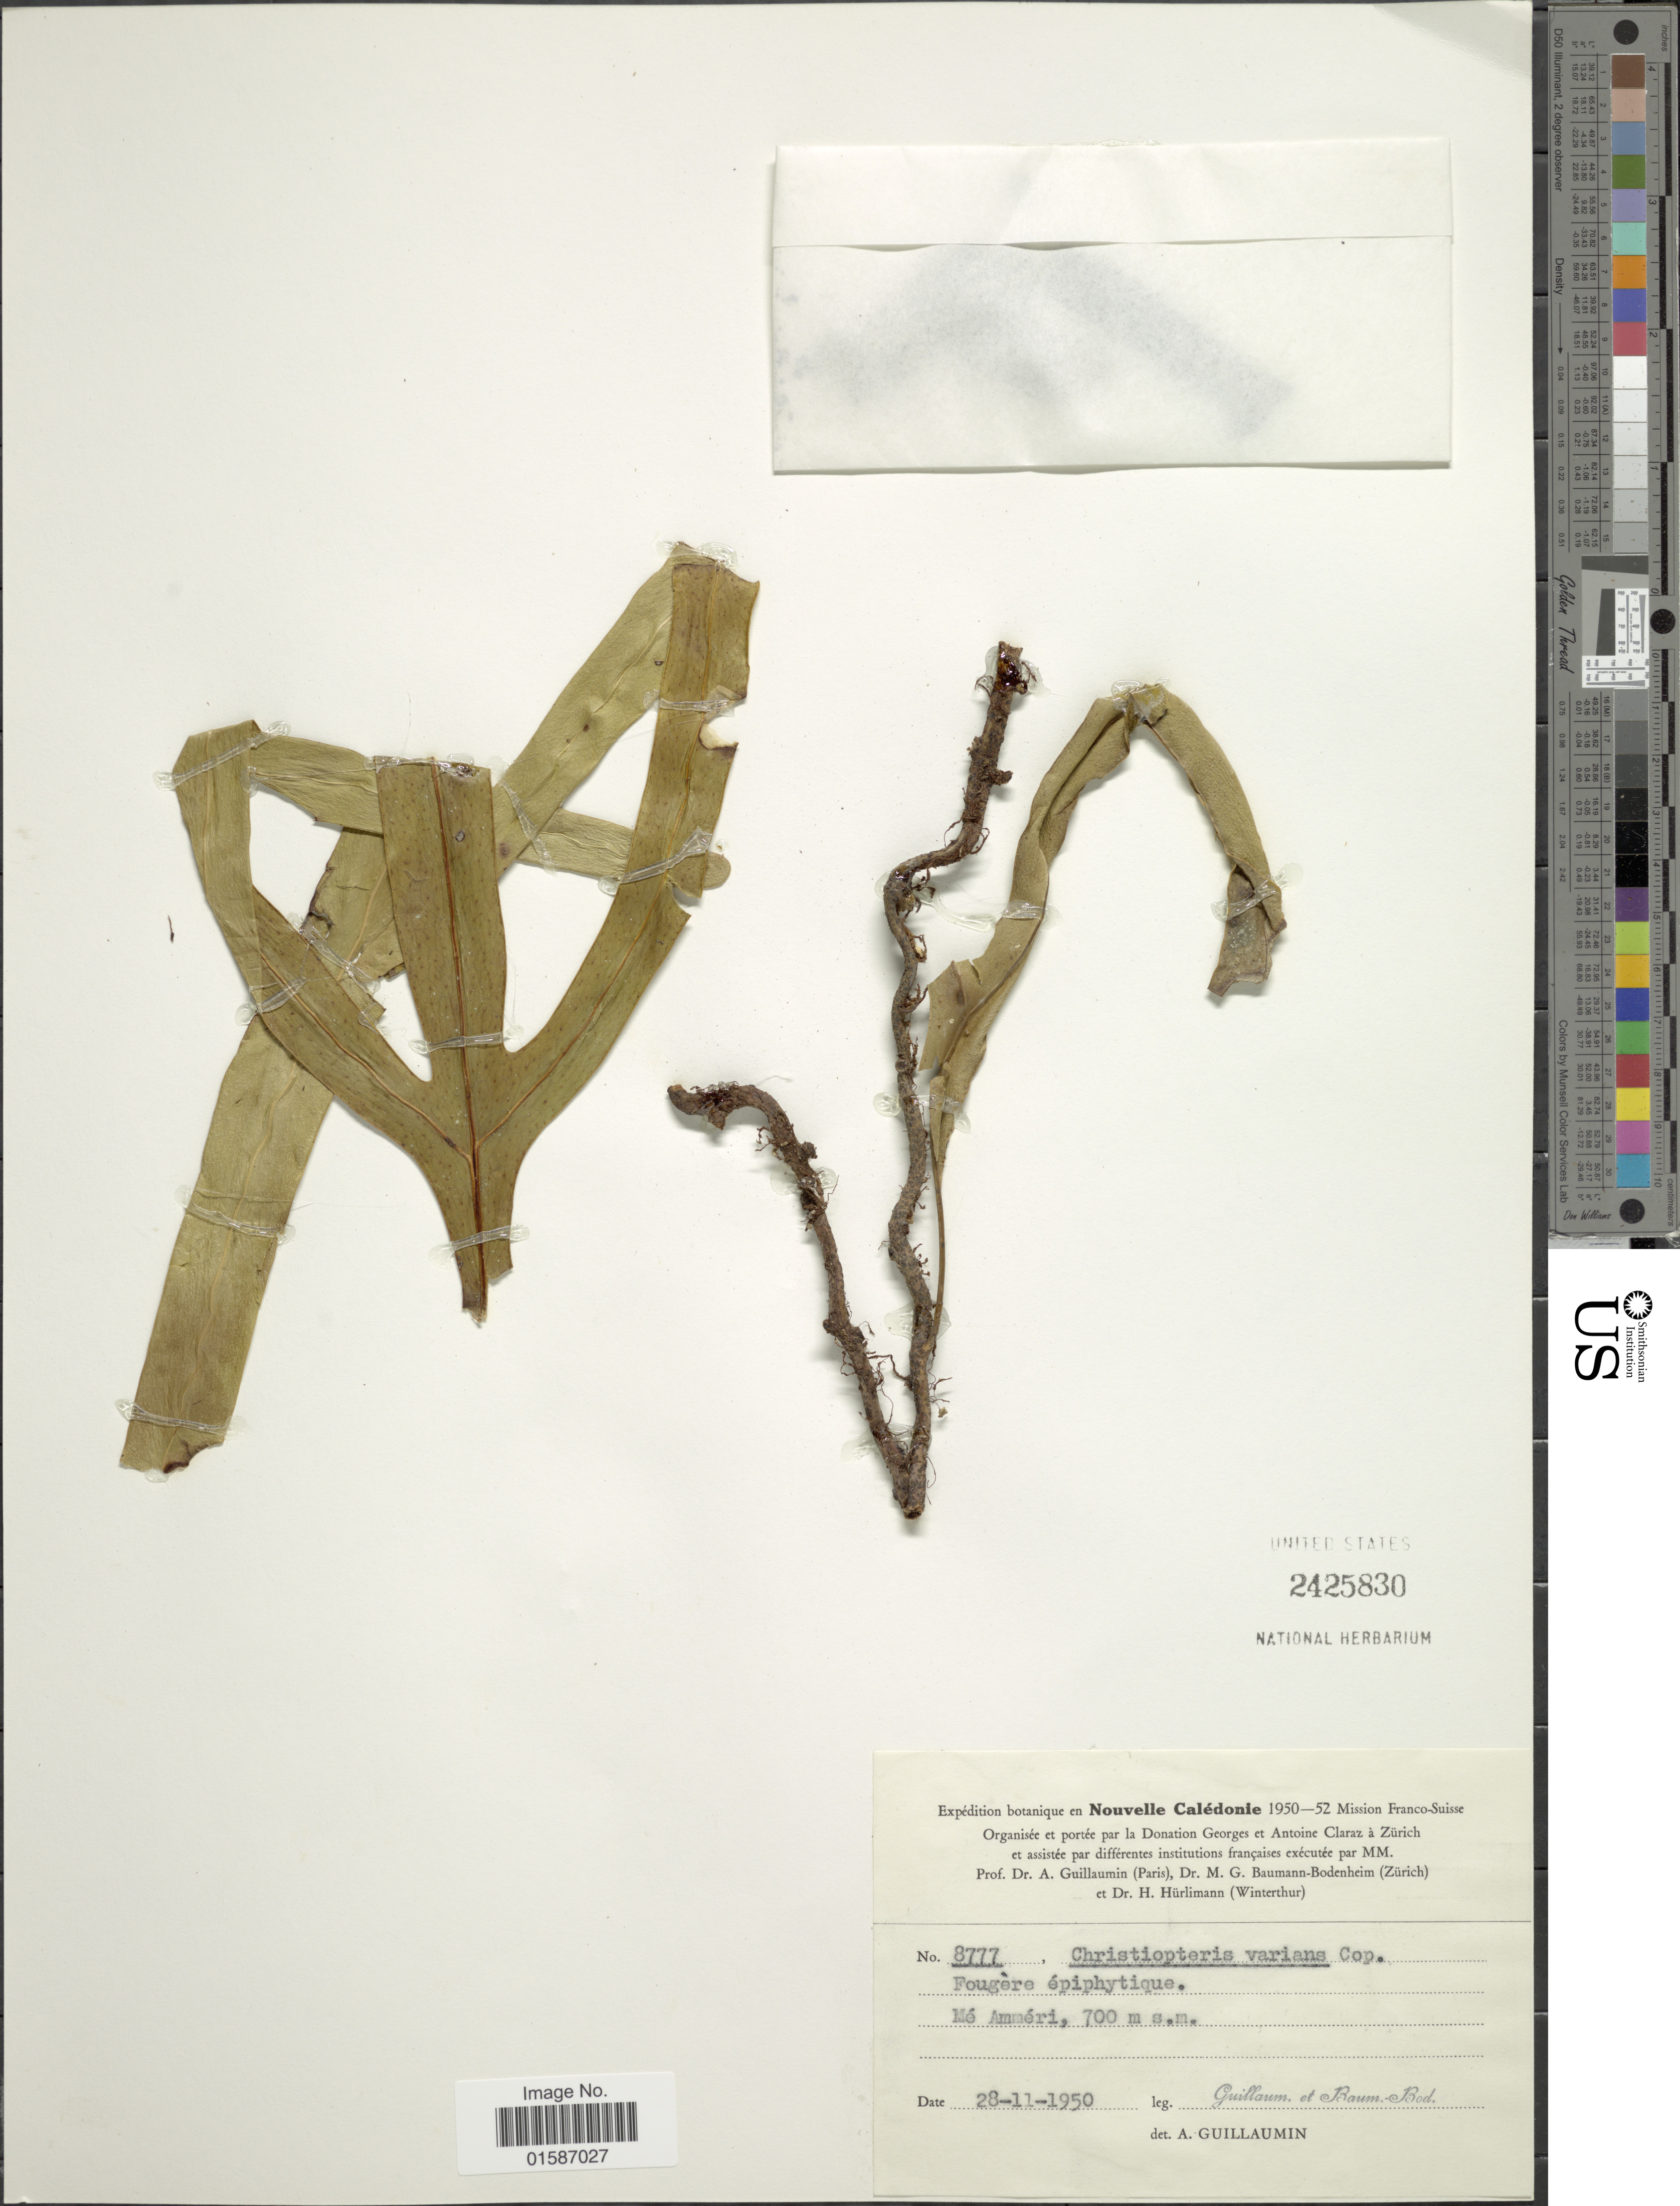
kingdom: Plantae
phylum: Tracheophyta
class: Polypodiopsida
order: Polypodiales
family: Polypodiaceae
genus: Microsorum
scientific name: Microsorum varians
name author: (Mett.) Hennipman & Hett.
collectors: A. Guillaumin & M. G. Baumann-Bodenheim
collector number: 8777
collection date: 1950-11-28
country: New Caledonia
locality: Mé Amméri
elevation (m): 700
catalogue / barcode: US 2425830